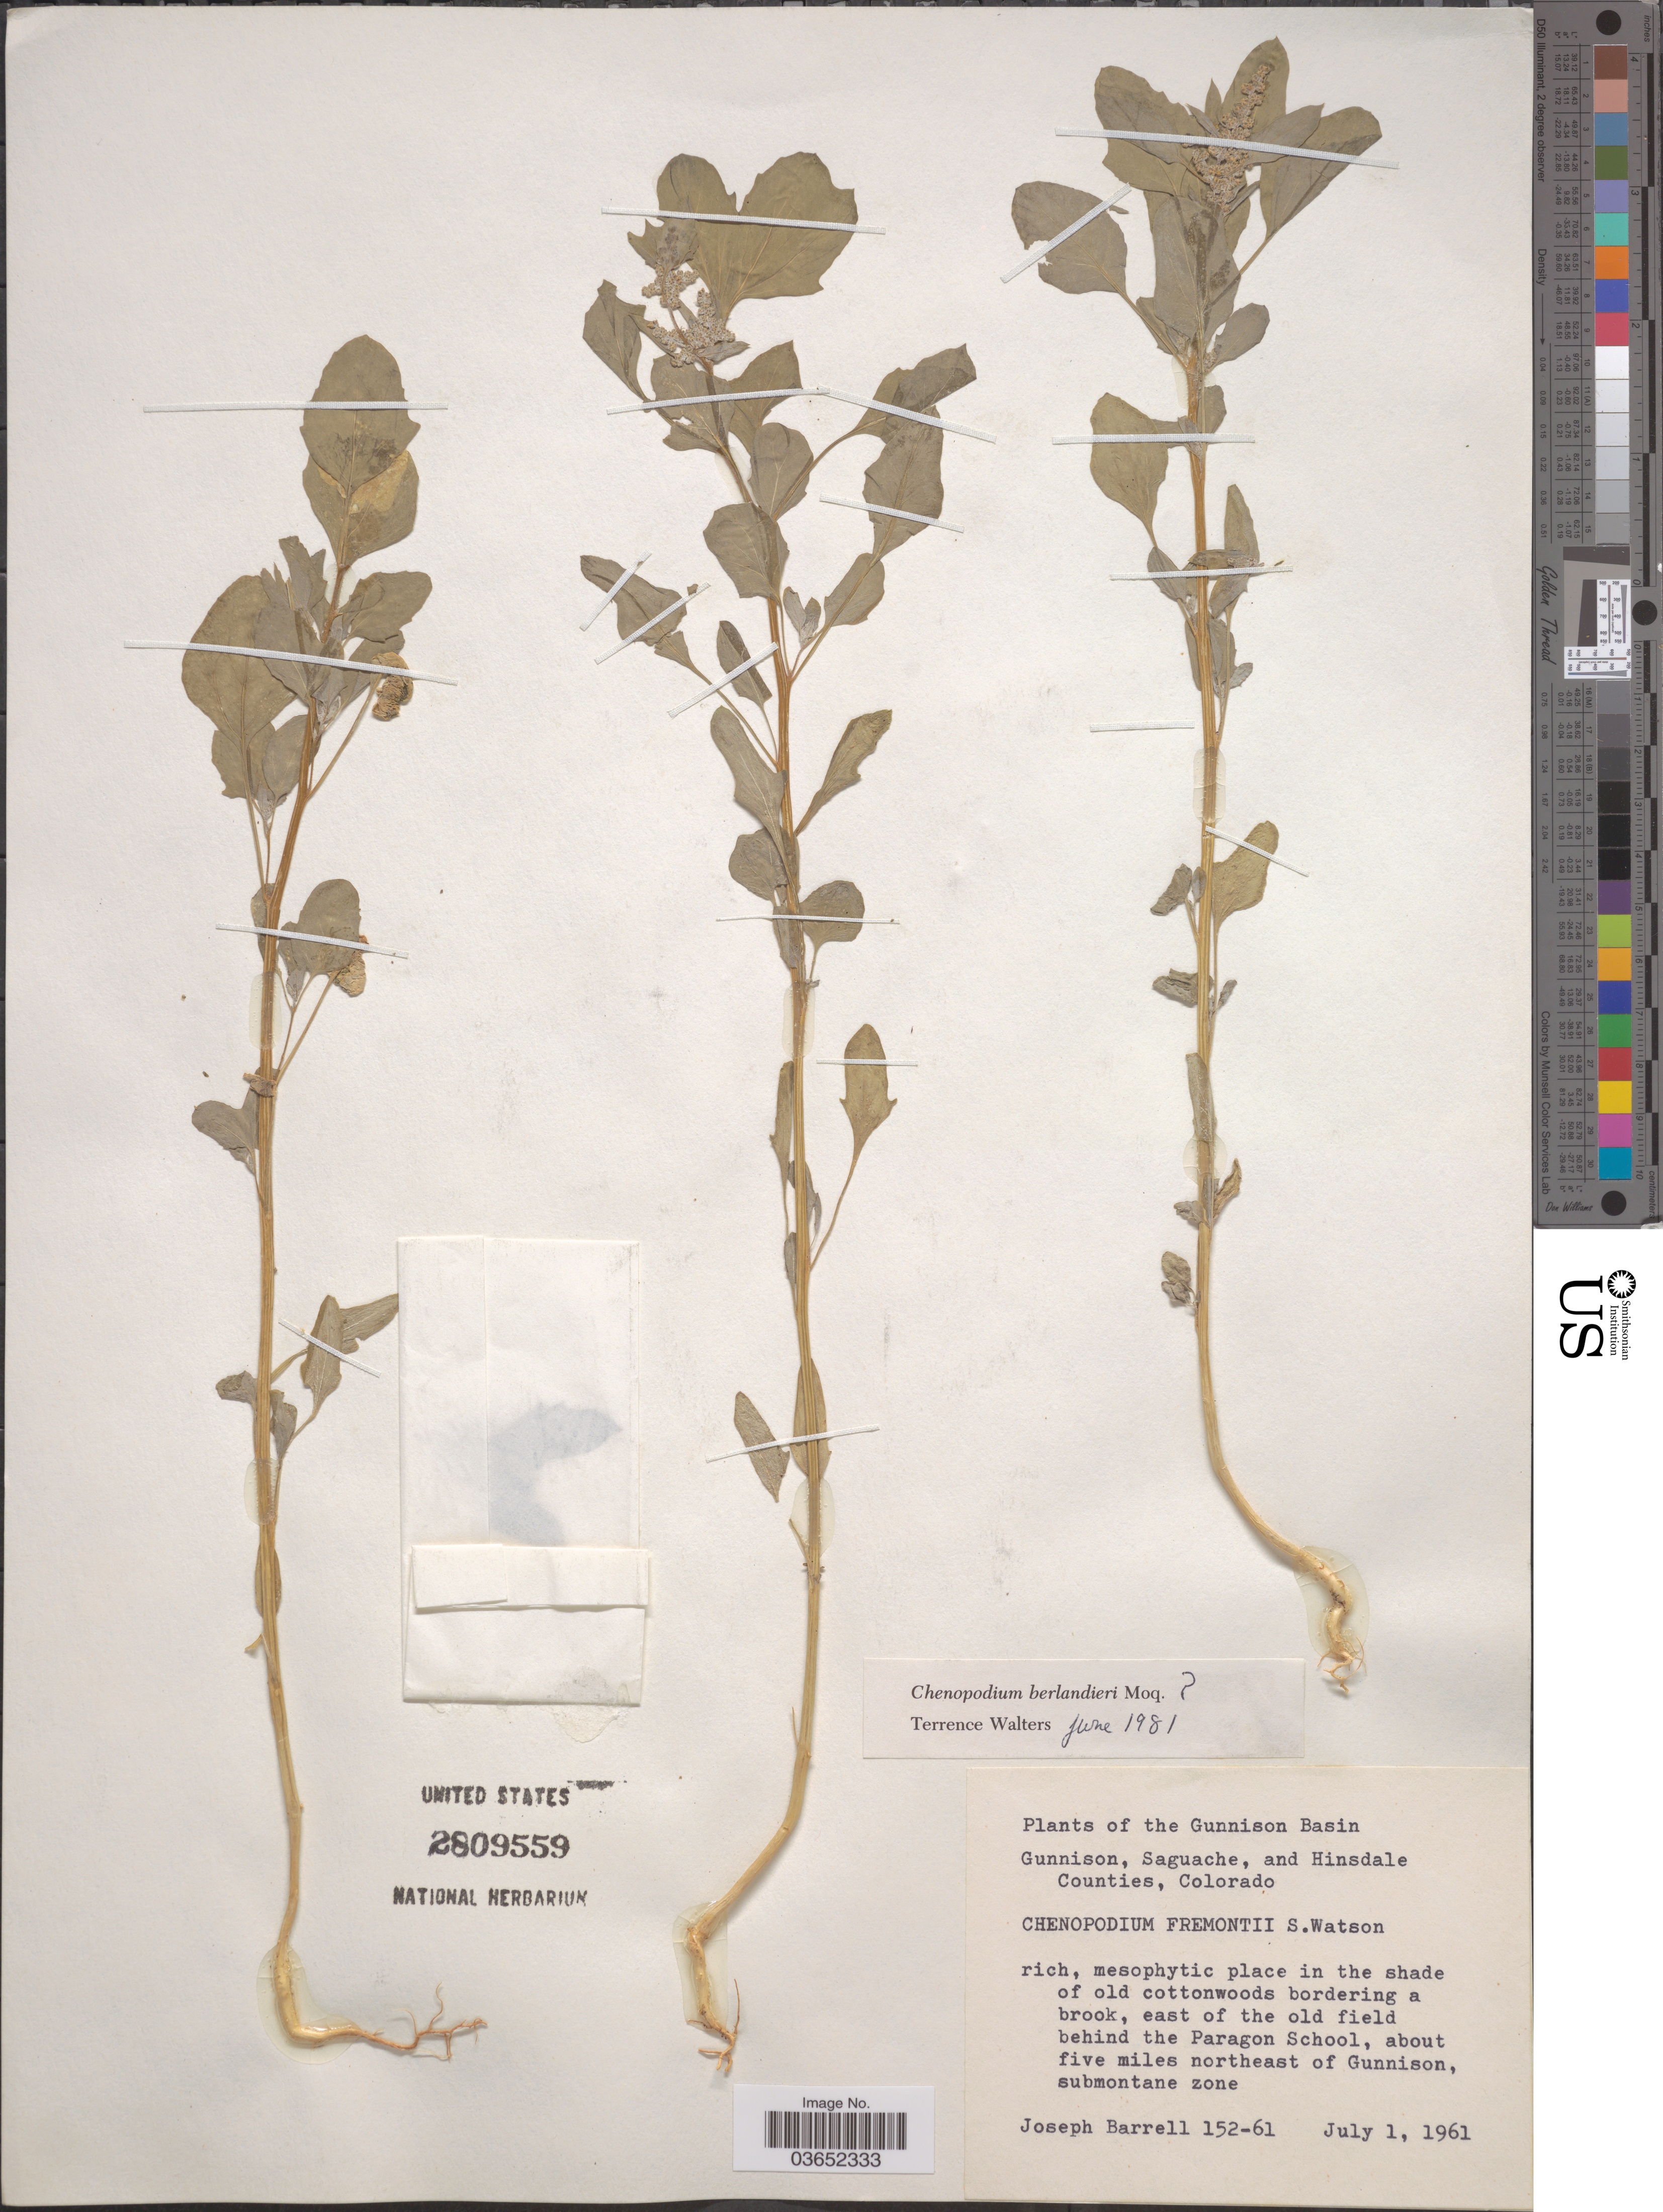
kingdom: Plantae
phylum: Tracheophyta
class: Magnoliopsida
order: Caryophyllales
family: Amaranthaceae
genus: Chenopodium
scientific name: Chenopodium berlandieri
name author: Moq.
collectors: J. Barrell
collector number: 152-61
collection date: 1961-07-01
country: United States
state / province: Colorado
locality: The Gunnison Basin. Gunnison, east of the old field behind the Paragon School, about five miles northeast of Gunnison, submontane zone.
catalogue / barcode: US 2809559